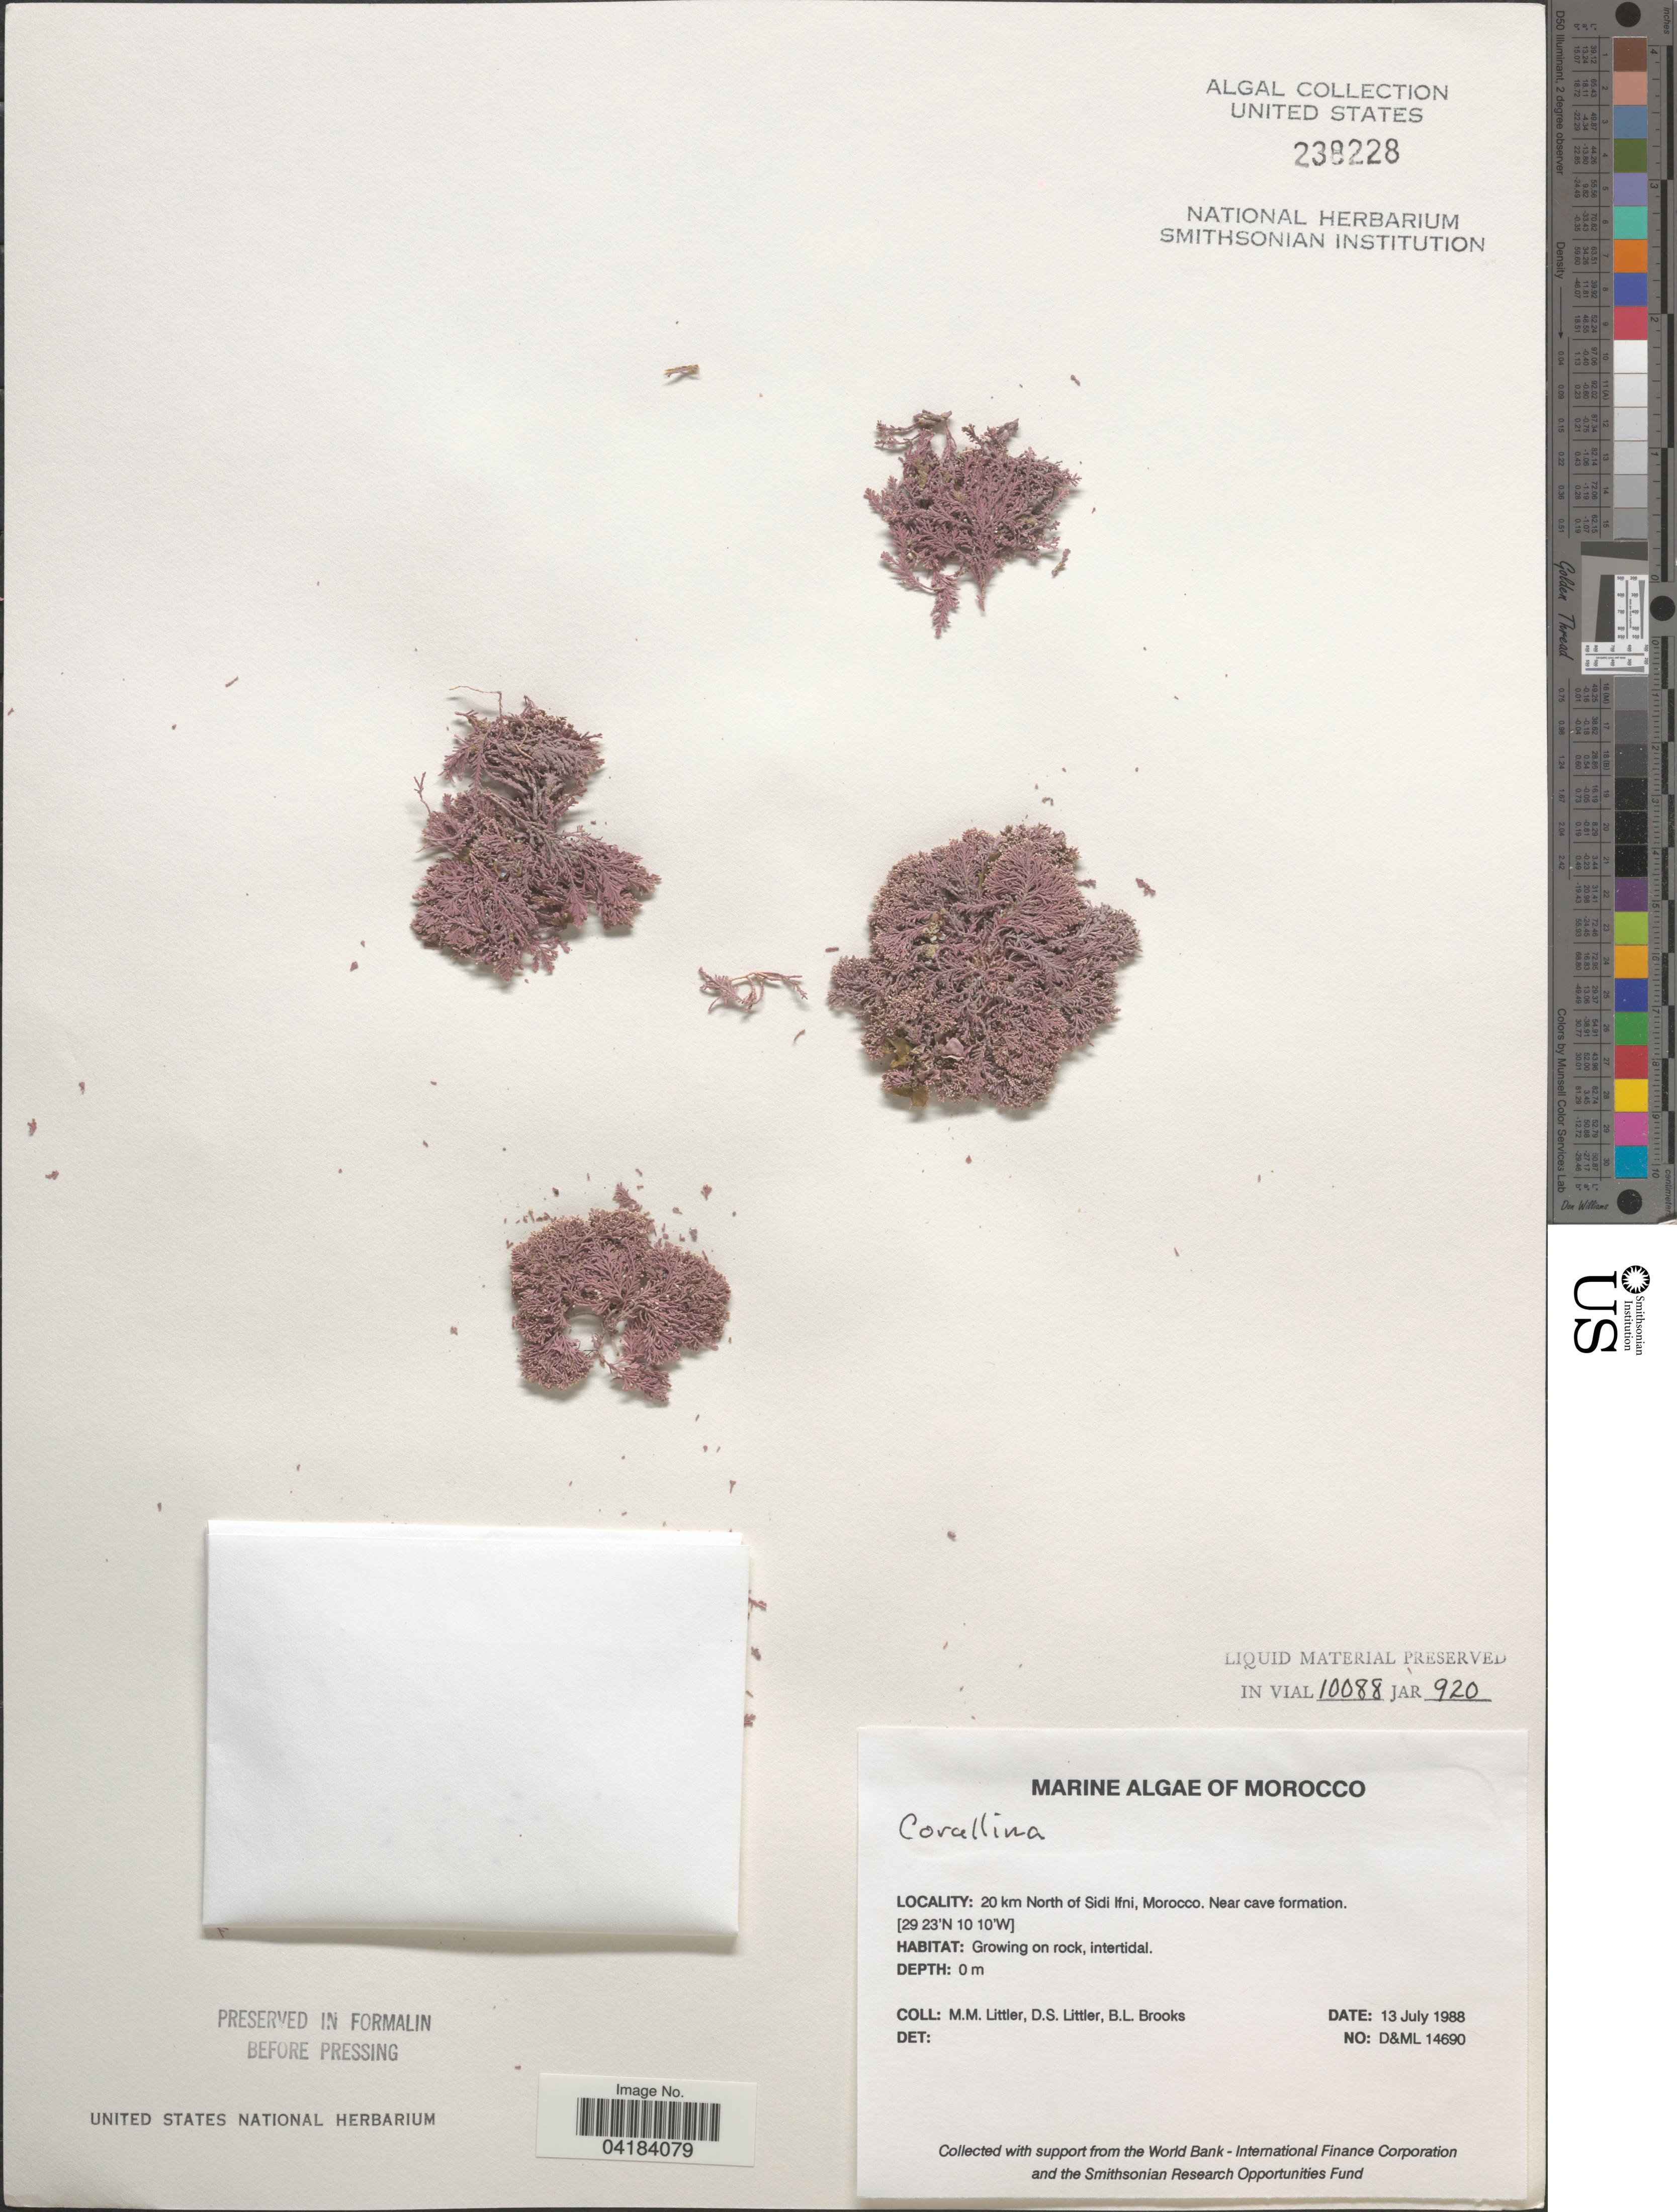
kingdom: Plantae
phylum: Rhodophyta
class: Florideophyceae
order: Corallinales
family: Corallinaceae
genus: Corallina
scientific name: Corallina sp.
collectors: D. S. Littler & B. Brooks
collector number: D&ML14690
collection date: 1988-07-13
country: Morocco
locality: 20 km North of Sidi Idni. Near cave formation.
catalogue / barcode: US 238228